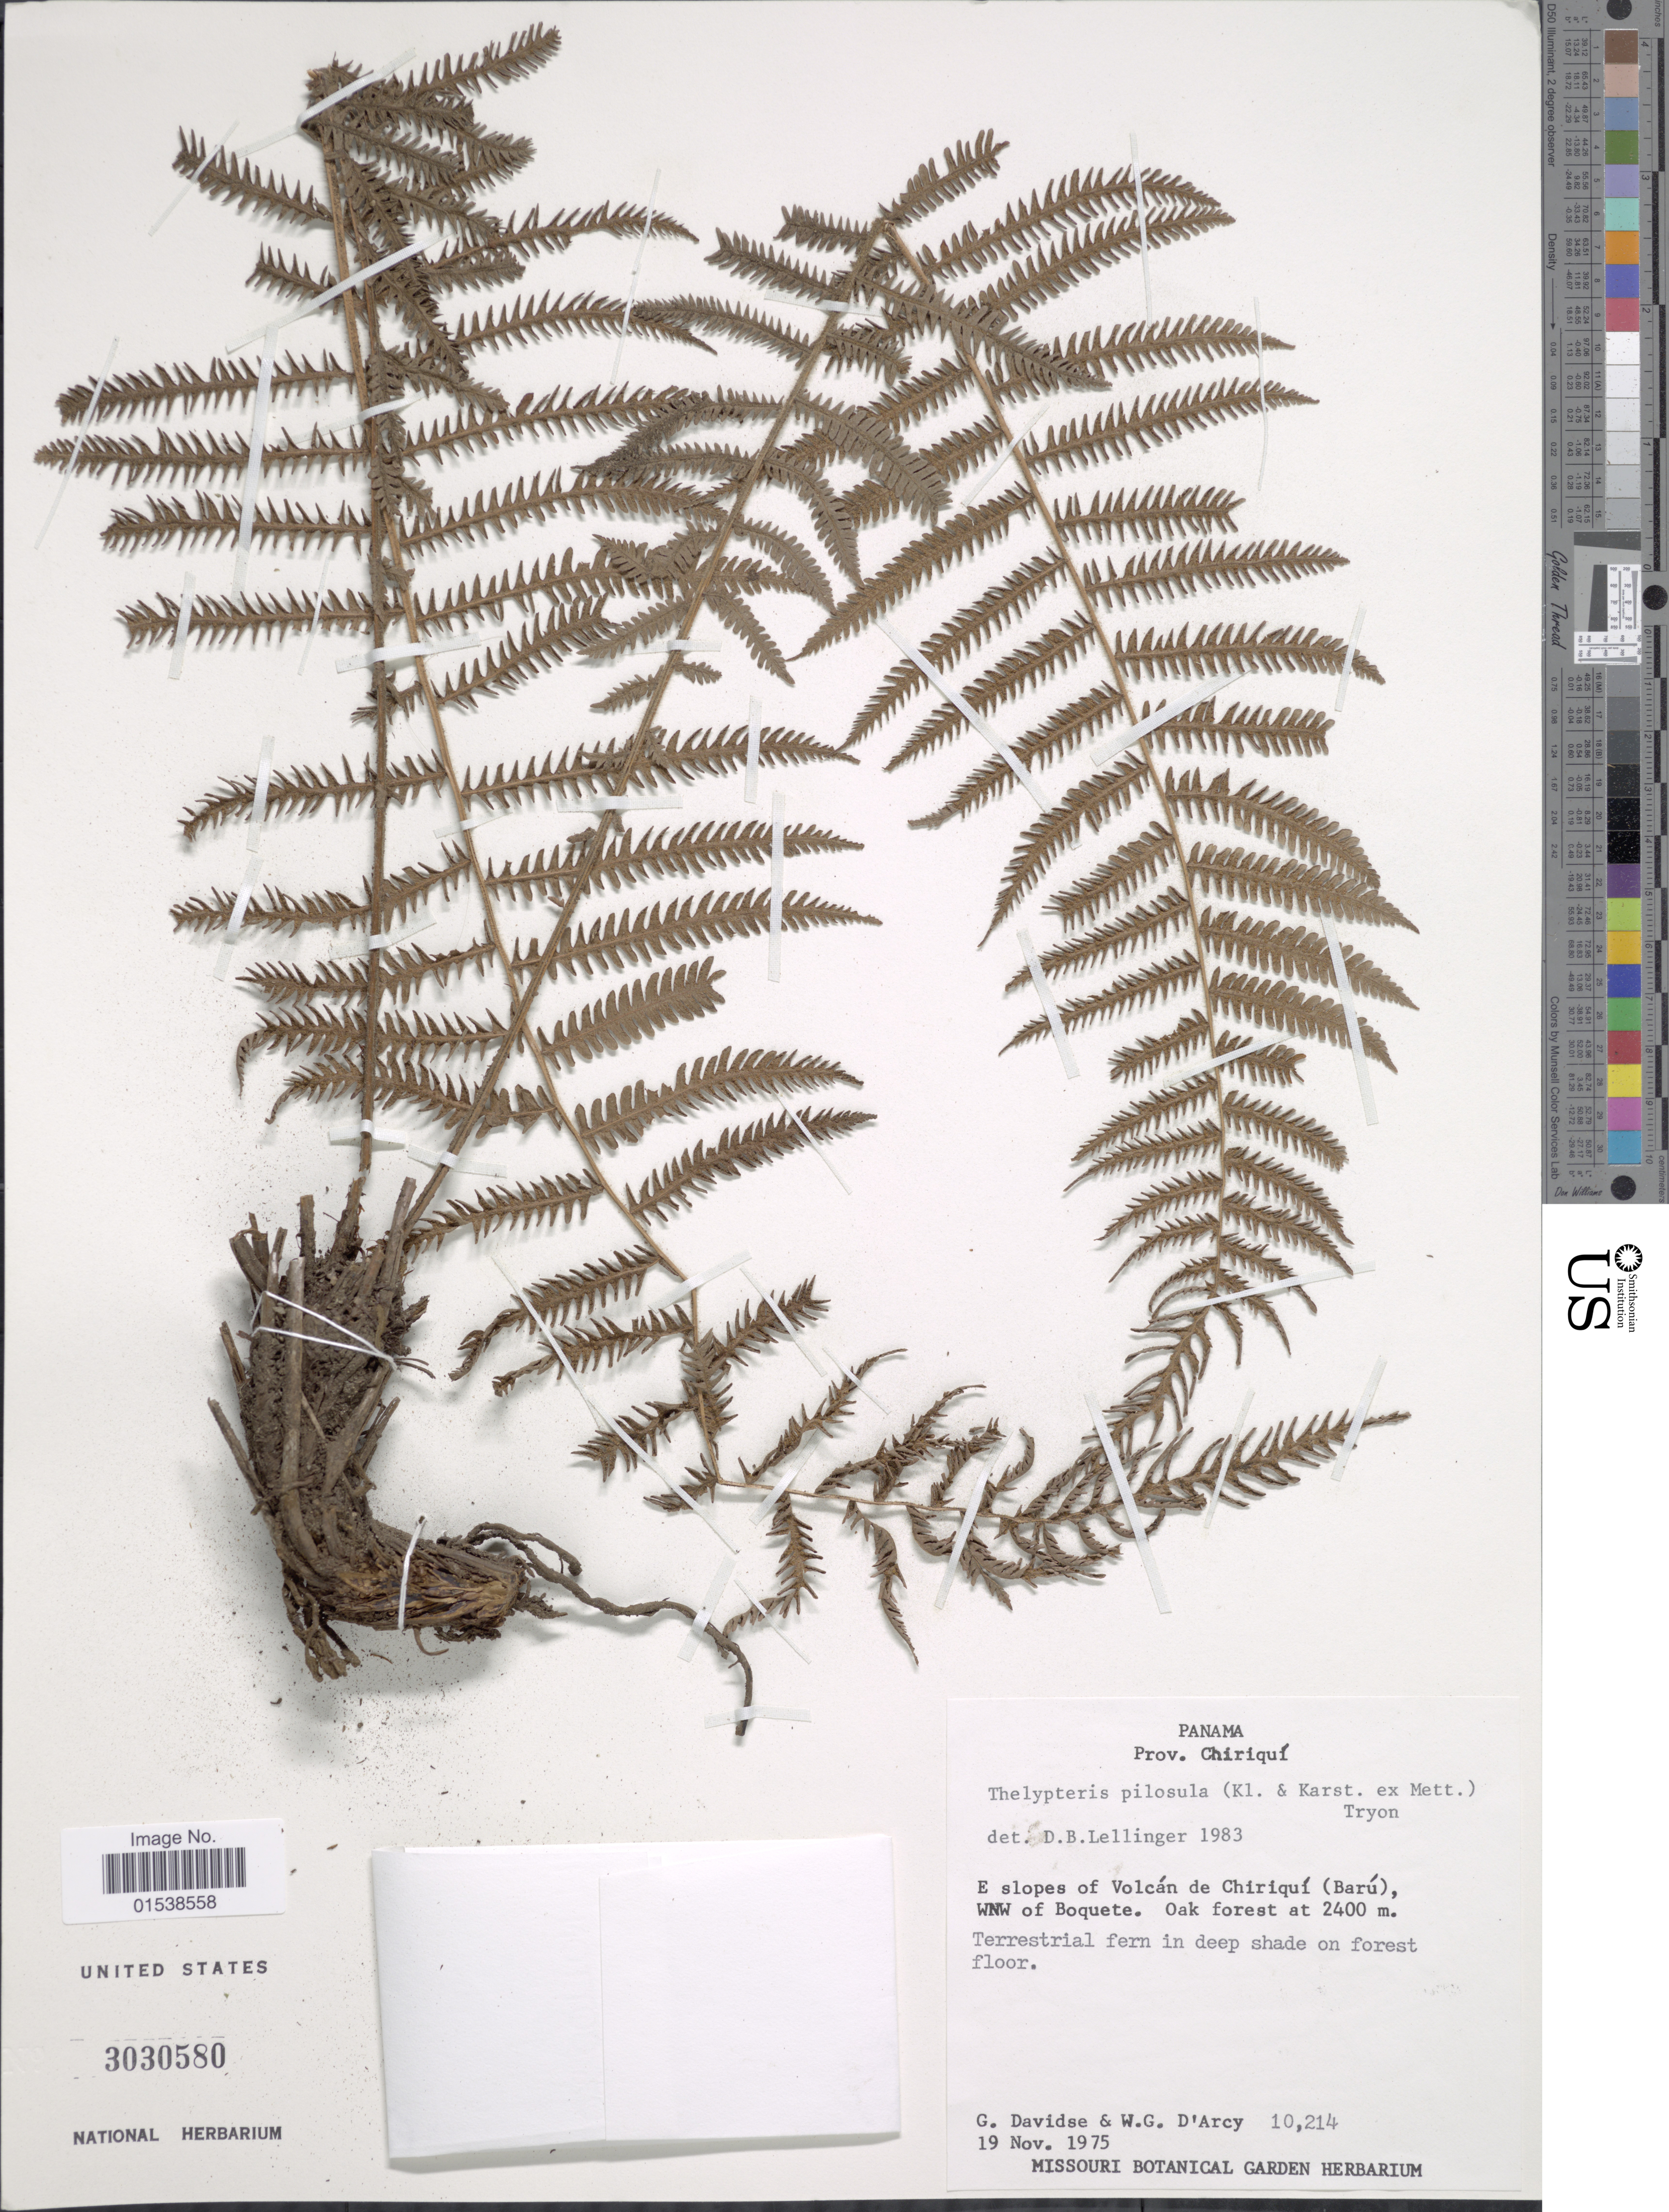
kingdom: Plantae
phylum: Tracheophyta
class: Polypodiopsida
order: Polypodiales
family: Thelypteridaceae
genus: Amauropelta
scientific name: Amauropelta pilosula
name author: (Klotzsch & H. Karst.) Á. Löve & D. Löve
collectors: G. Davidse & W. G. D'Arcy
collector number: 10214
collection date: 1975-11-19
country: Panama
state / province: Chiriqui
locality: Prov. Chiriqui, E slopes of Volcan de Chiriqui (Baru), WNW of Boquete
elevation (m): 2400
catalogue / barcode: US 3030580